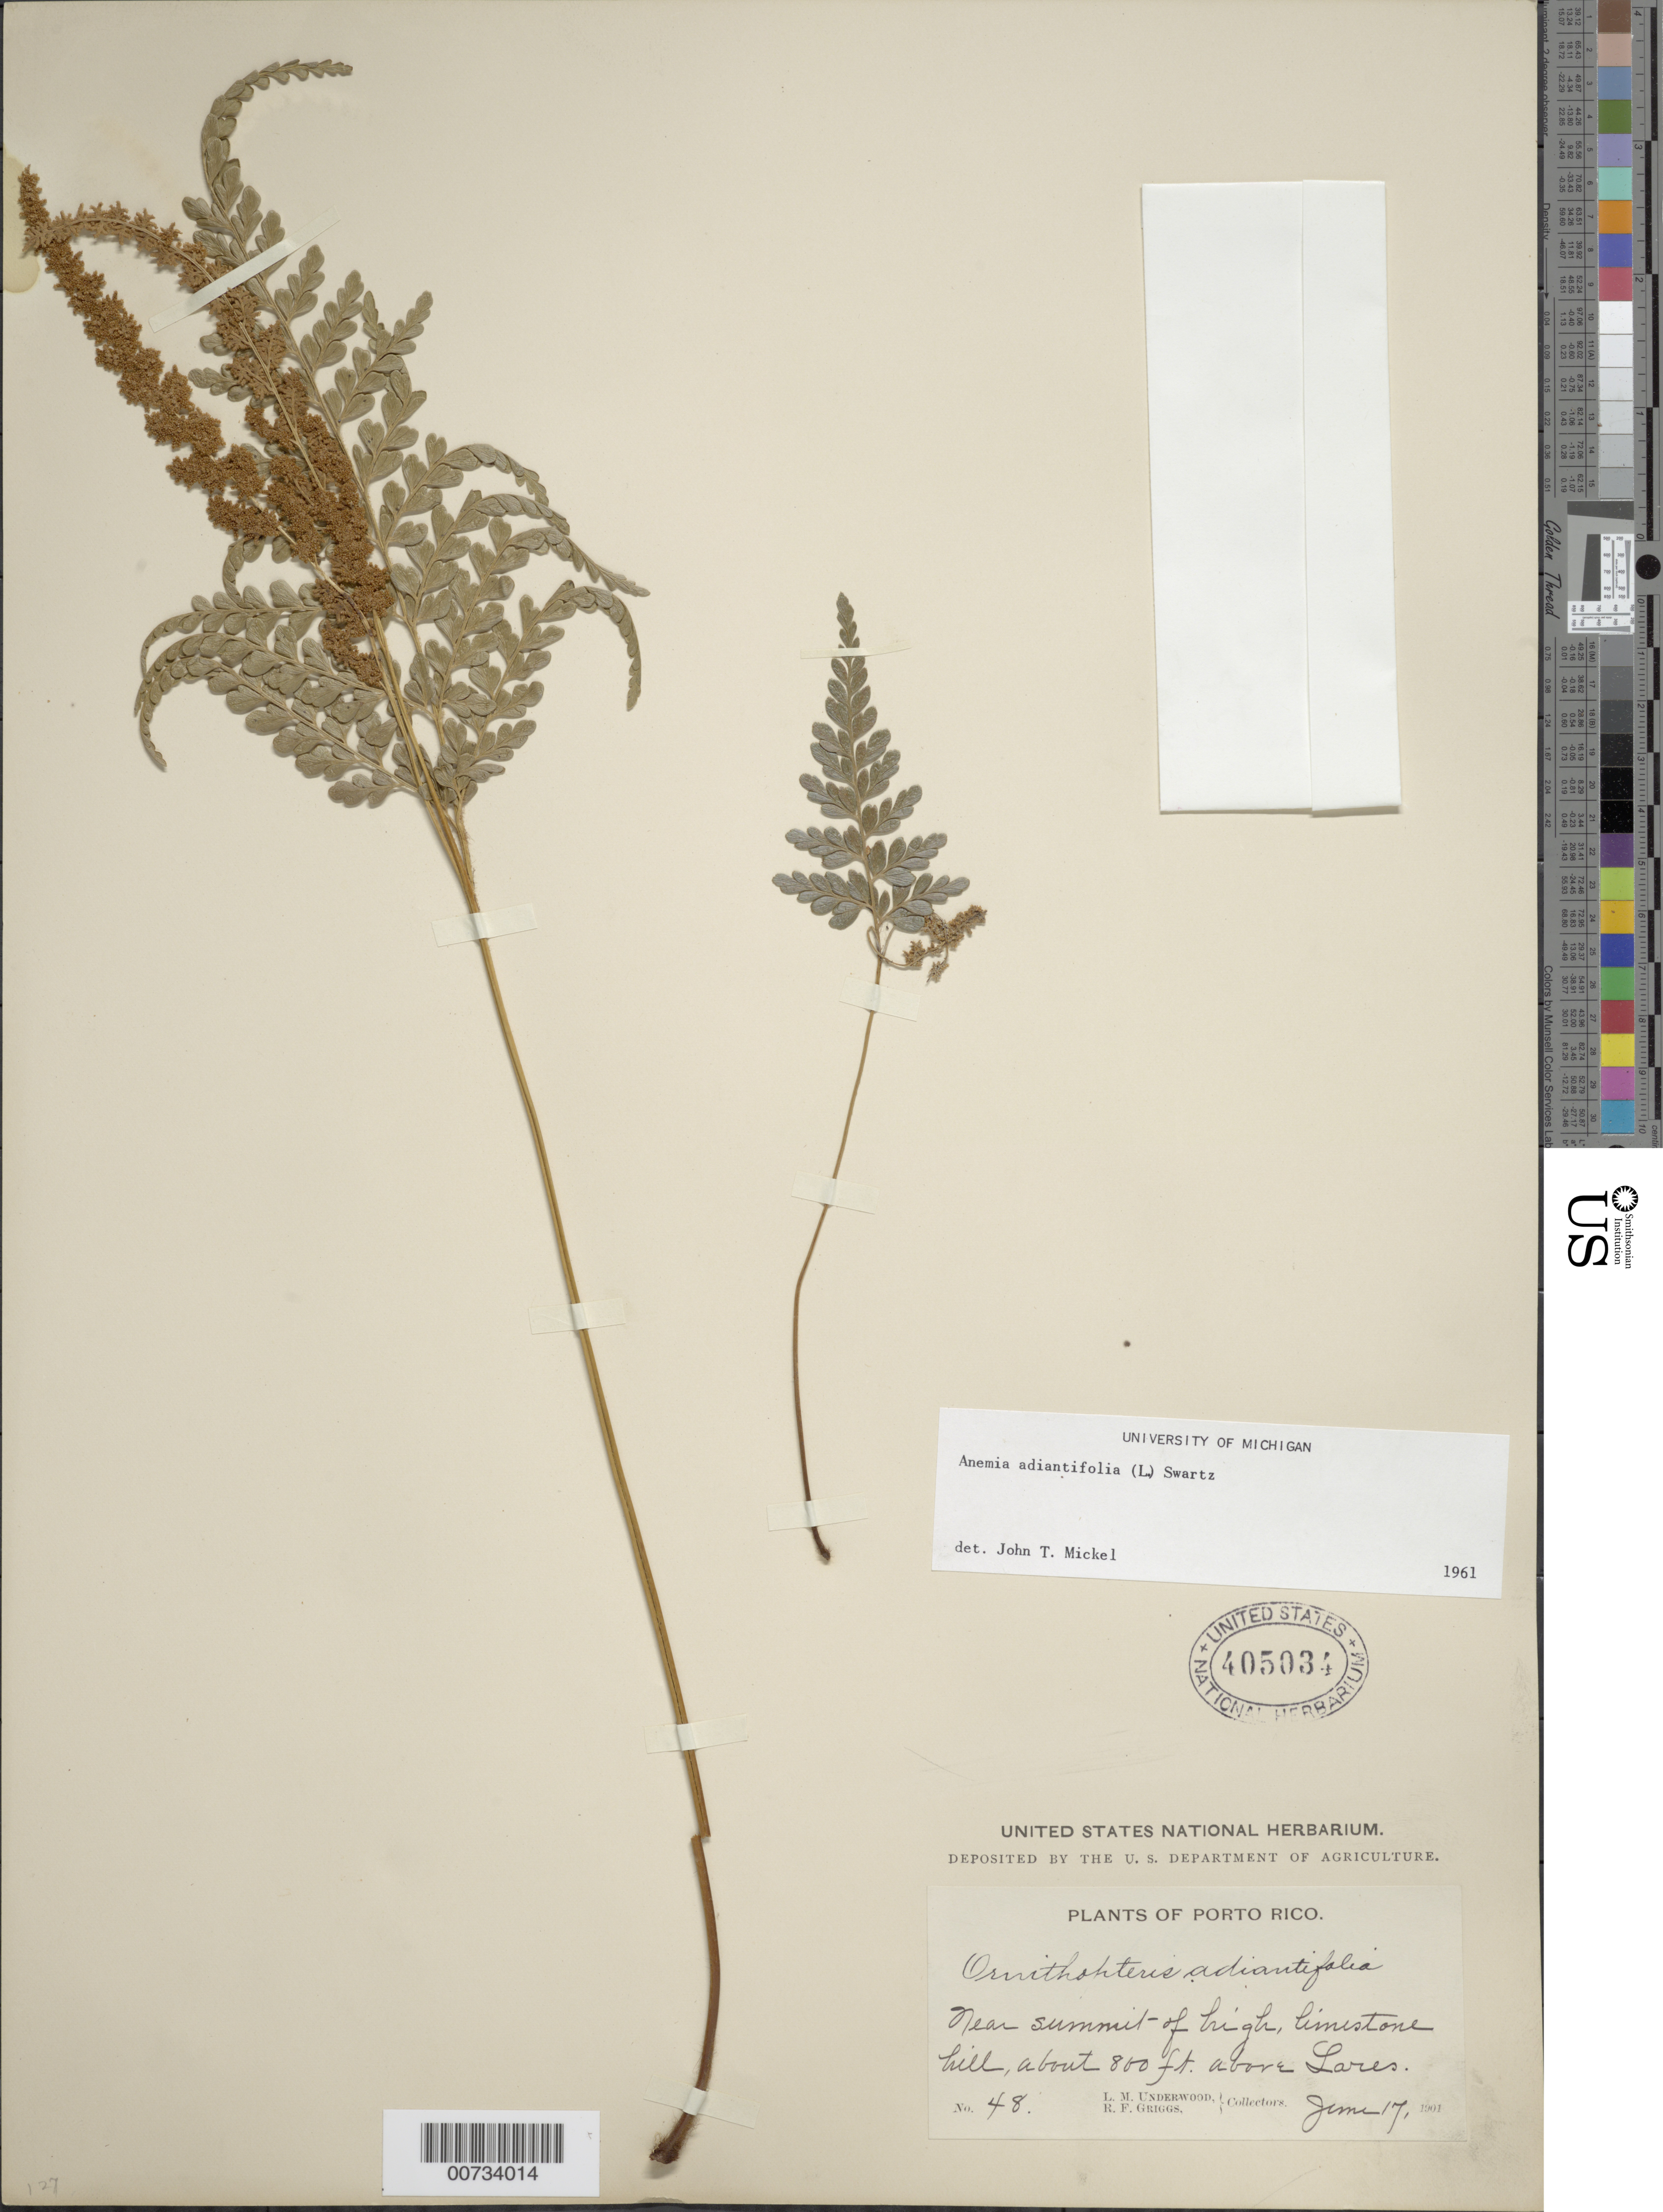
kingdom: Plantae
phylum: Tracheophyta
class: Polypodiopsida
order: Schizaeales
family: Anemiaceae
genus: Anemia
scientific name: Anemia adiantifolia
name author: (L.) Sw.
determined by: Mickel, J. T., (NY), New York Botanical Garden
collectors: L. M. Underwood & R. F. Griggs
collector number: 48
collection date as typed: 17 Jun 1901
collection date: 1901-06-17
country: Puerto Rico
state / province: Lares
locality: Lares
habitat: Near summit of high, limestone hill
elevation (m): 244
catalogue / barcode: US 405034